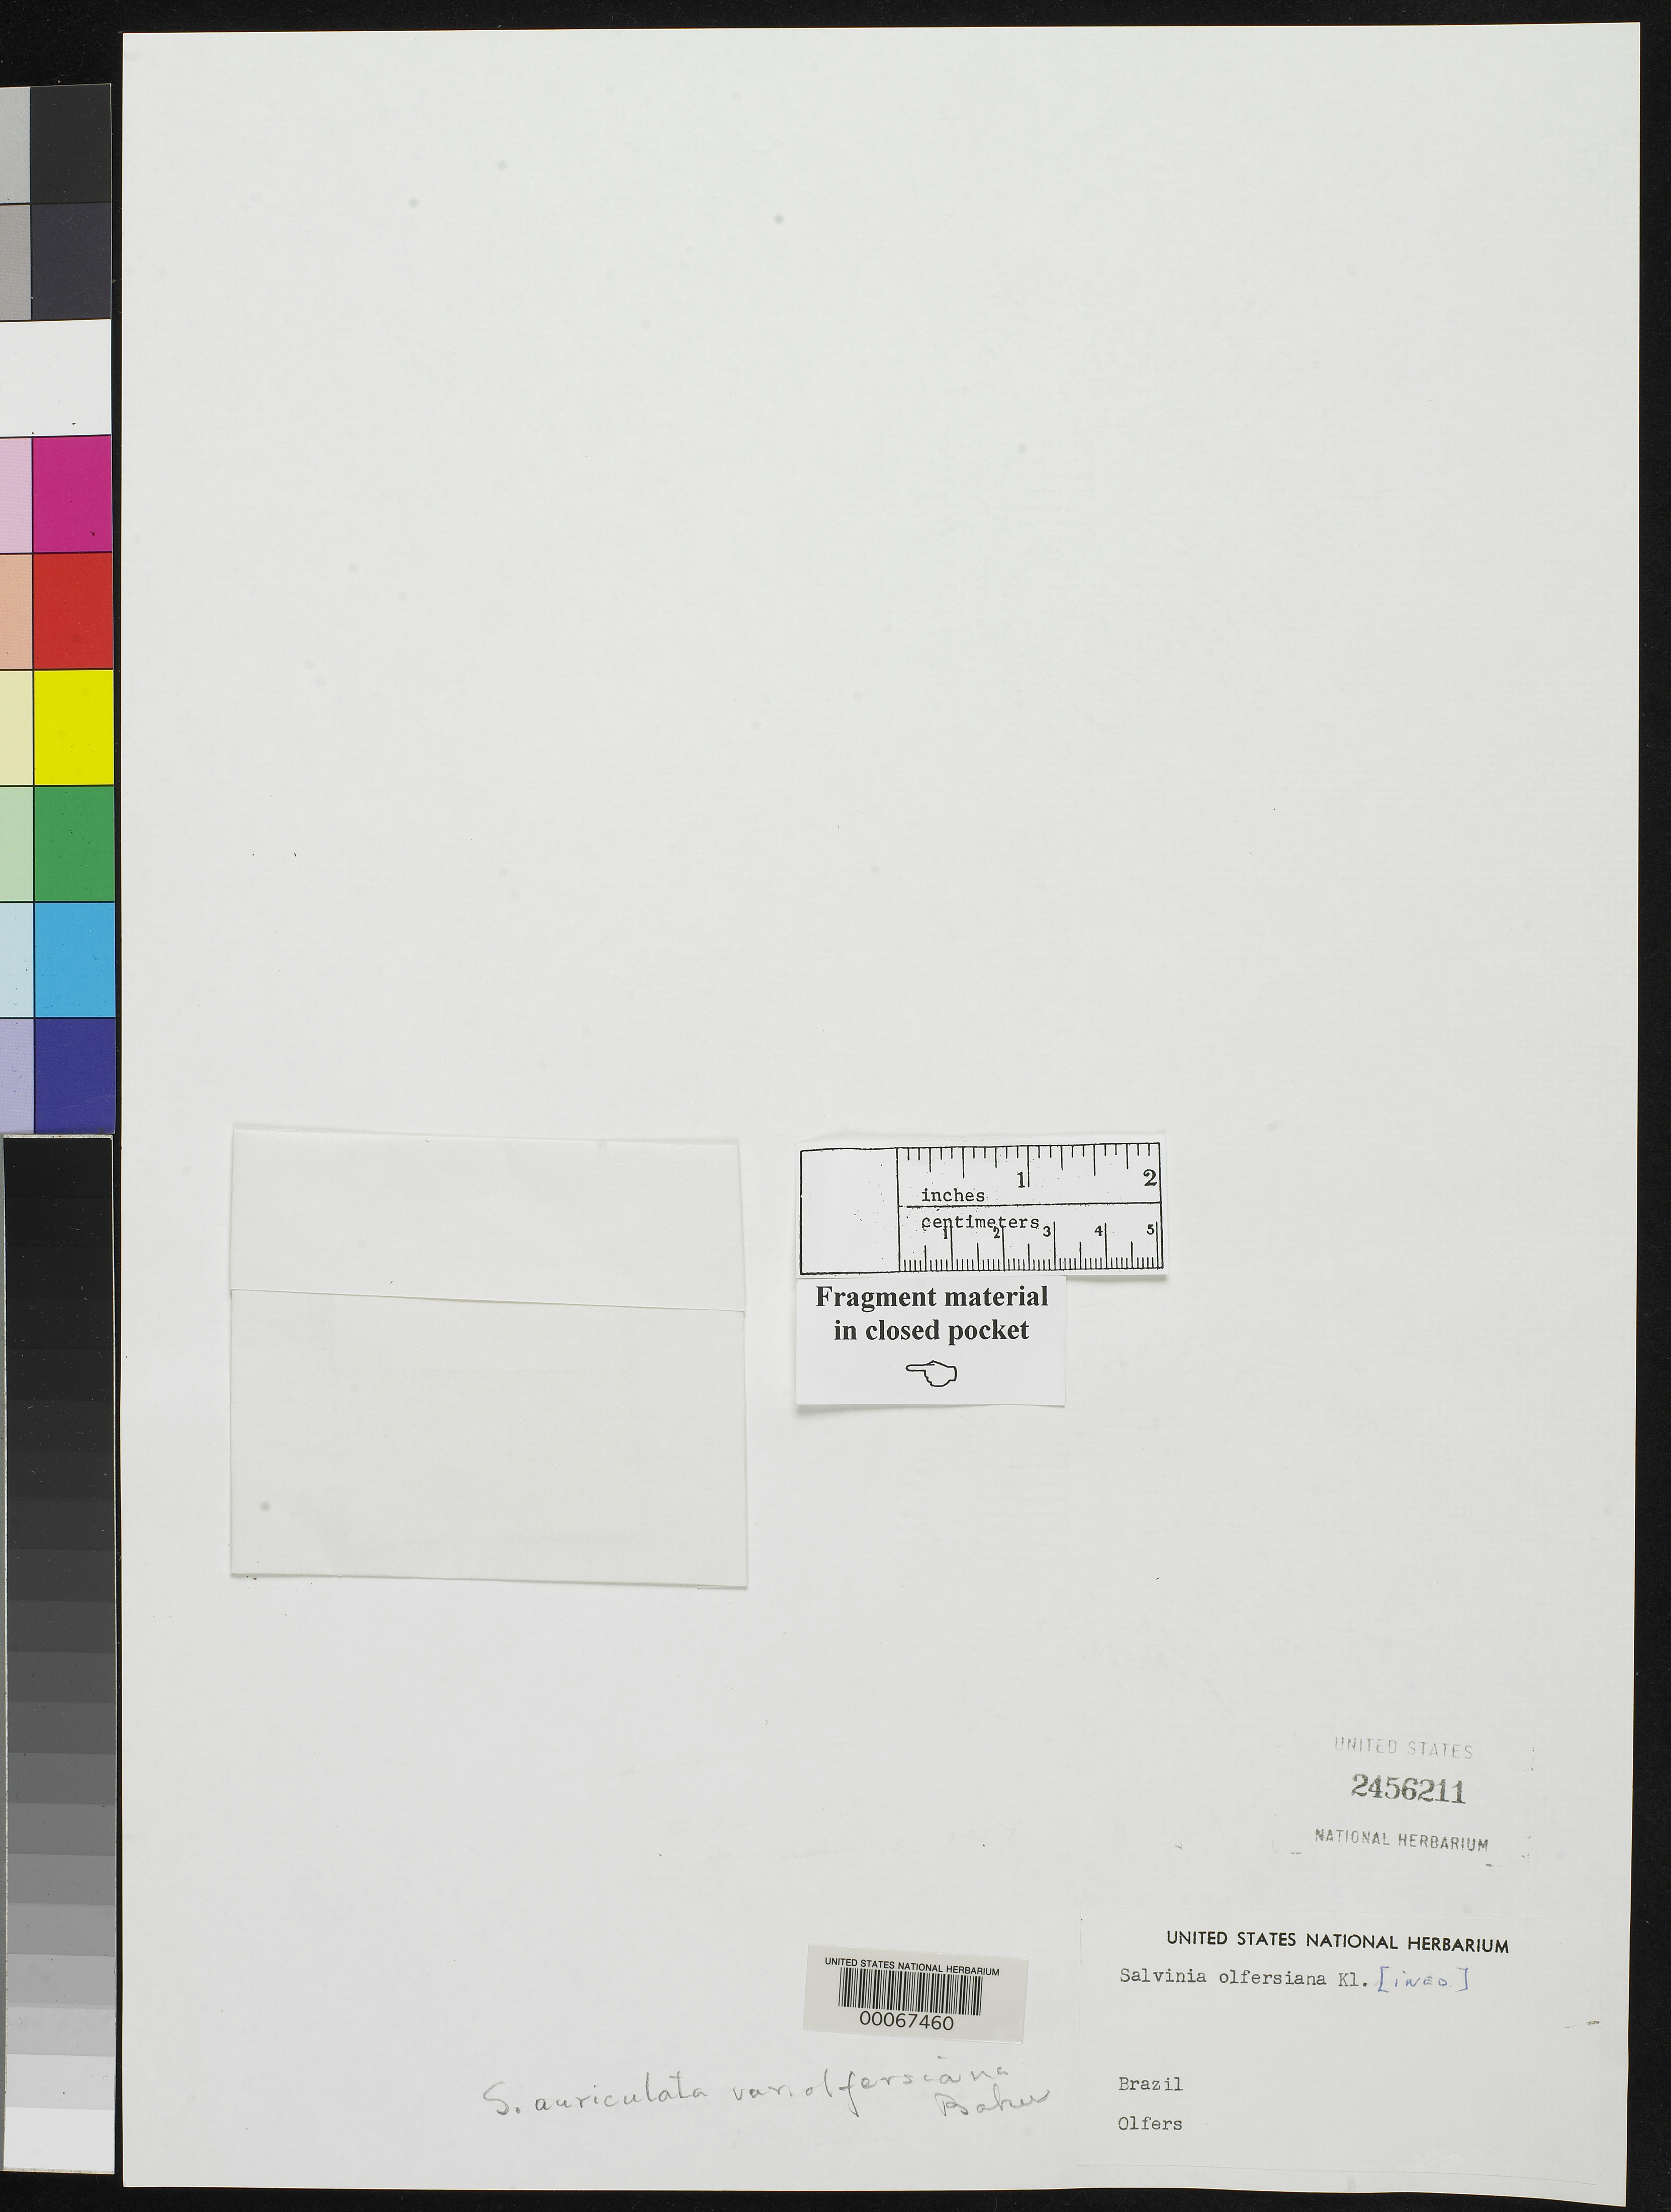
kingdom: Plantae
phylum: Tracheophyta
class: Polypodiopsida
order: Salviniales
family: Salviniaceae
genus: Salvinia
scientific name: Salvinia auriculata var. olfersiana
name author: Baker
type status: Isotype Fragment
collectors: -. Olfers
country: Brazil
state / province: Minas Gerais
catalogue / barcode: US 2456211